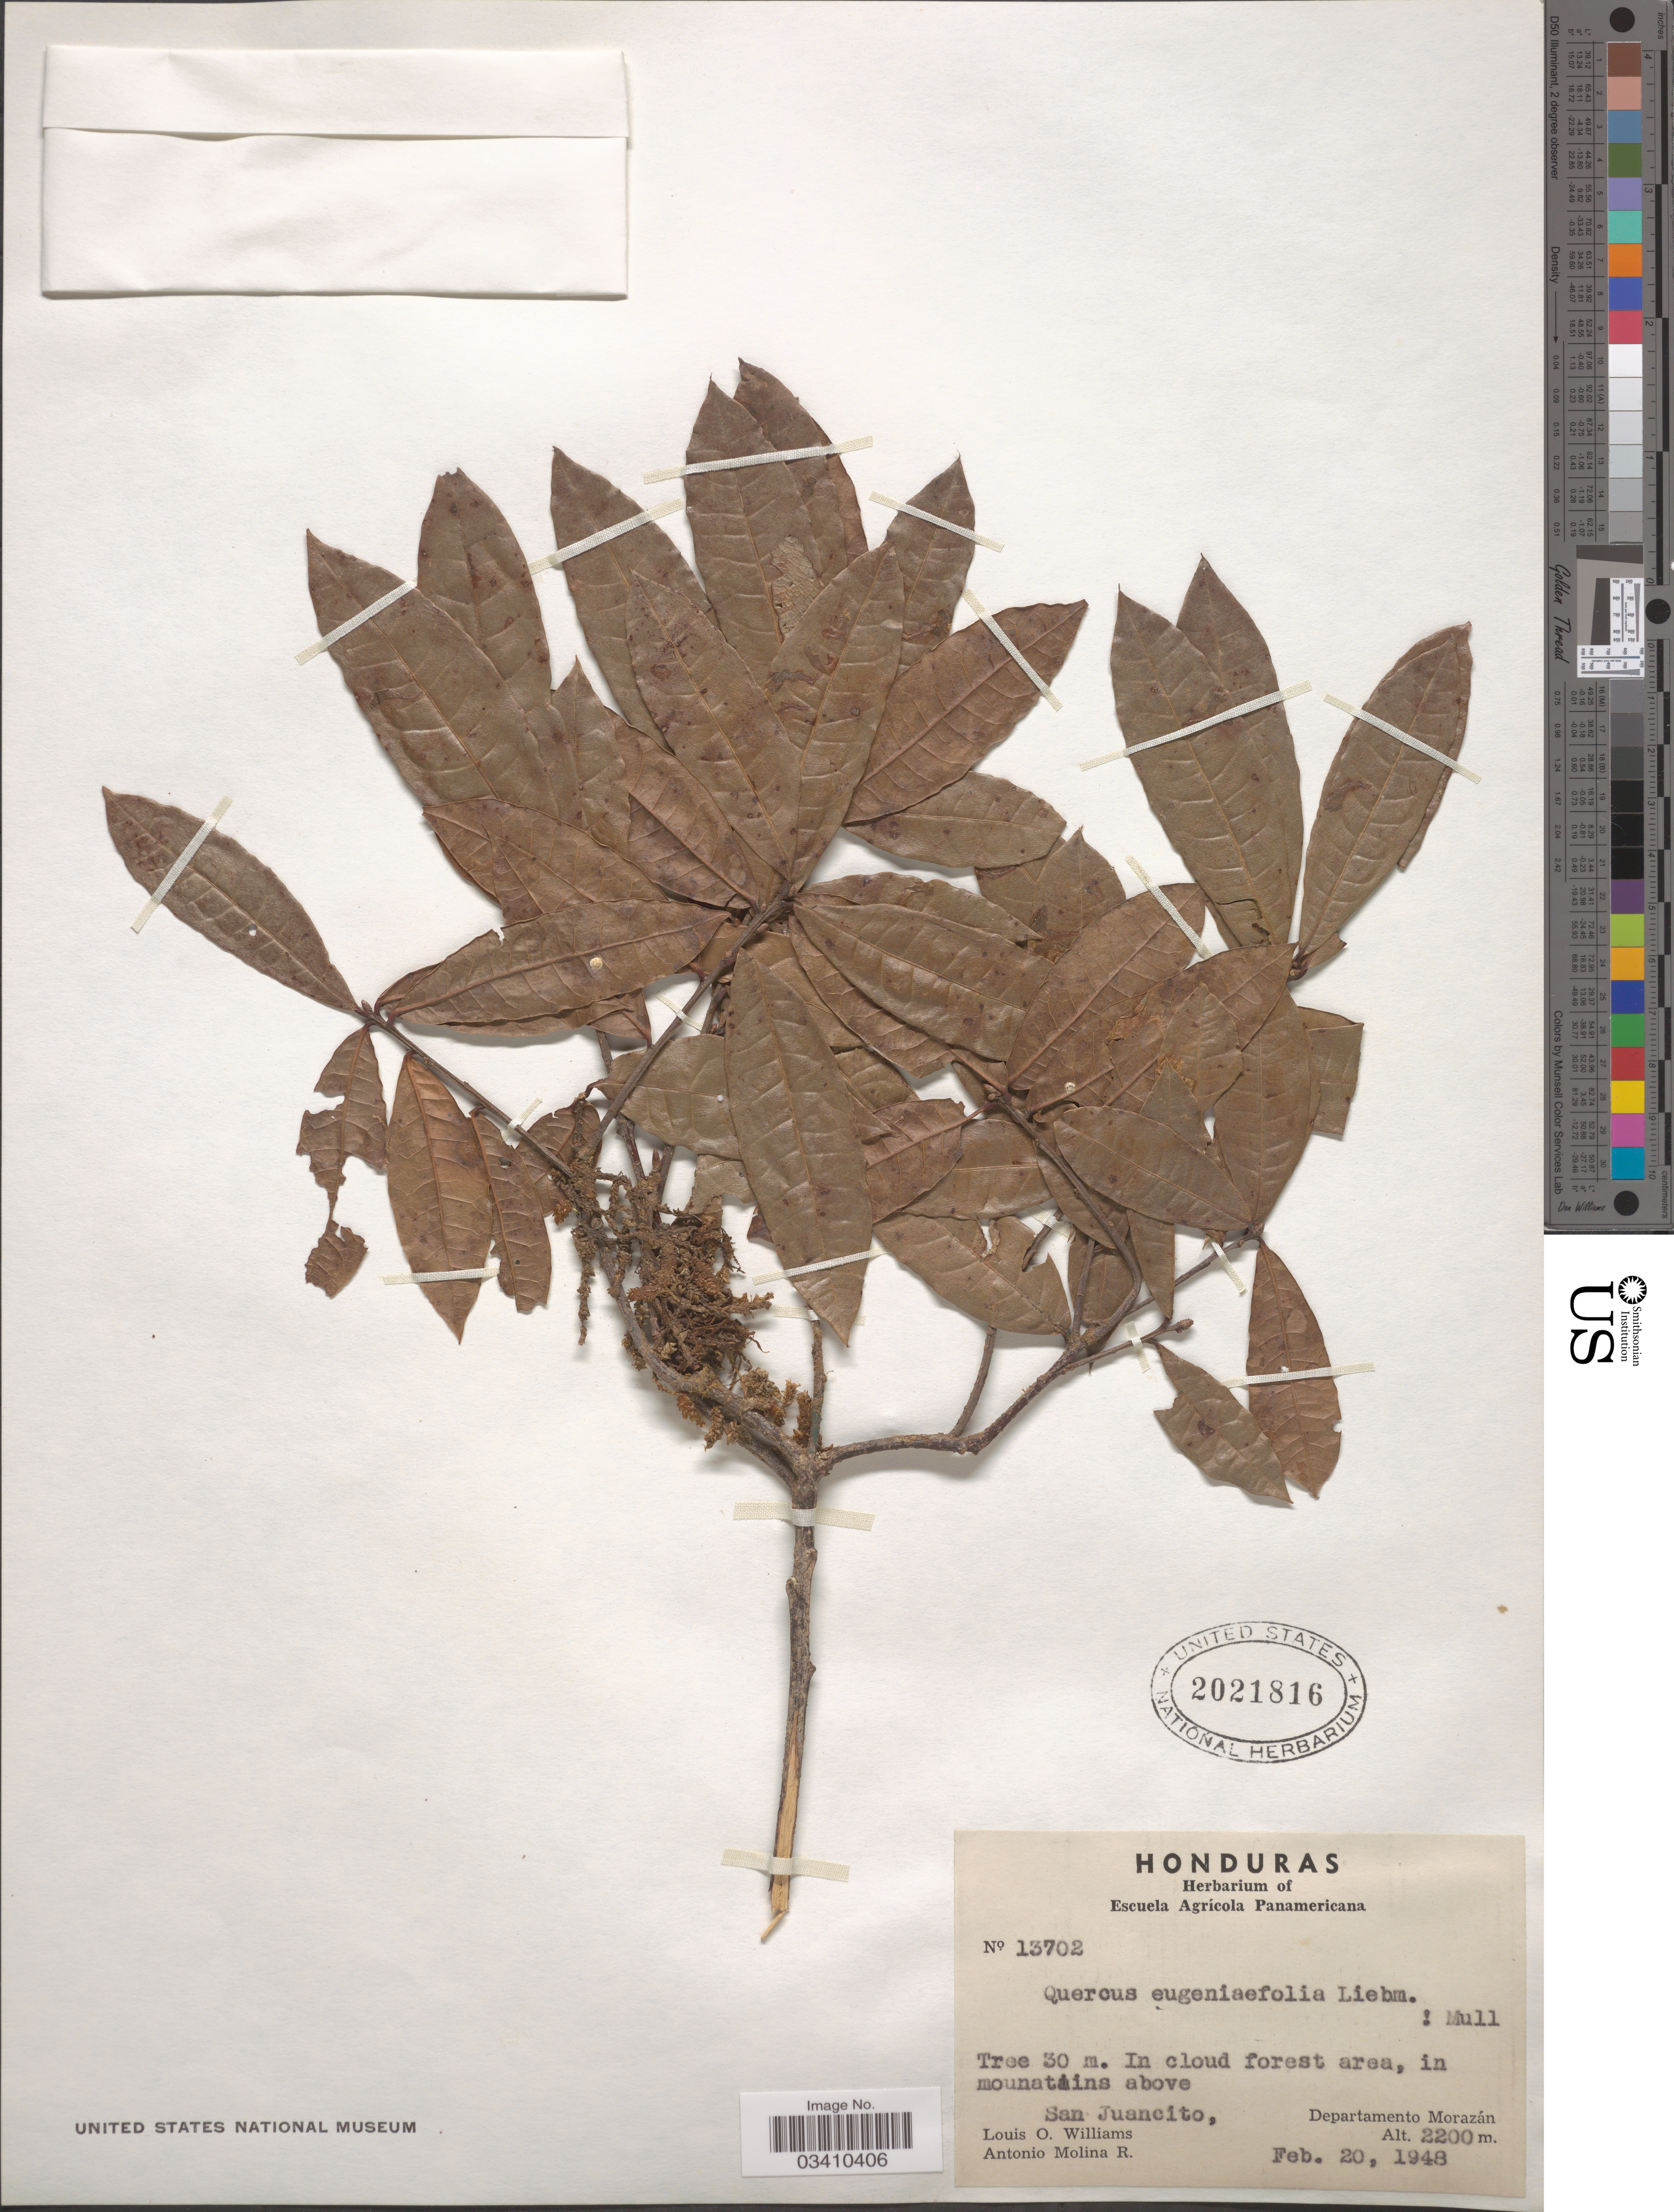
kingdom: Plantae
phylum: Tracheophyta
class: Magnoliopsida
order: Fagales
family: Fagaceae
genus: Quercus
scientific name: Quercus eugeniifolia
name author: Liebm.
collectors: L. O. Williams & A. Molina R.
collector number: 13702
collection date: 1948-02-20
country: Honduras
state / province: Fco. Morazán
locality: In cloud forest area, in mountains above San Juancito Departamento Morazán.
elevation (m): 2200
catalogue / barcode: US 2021816